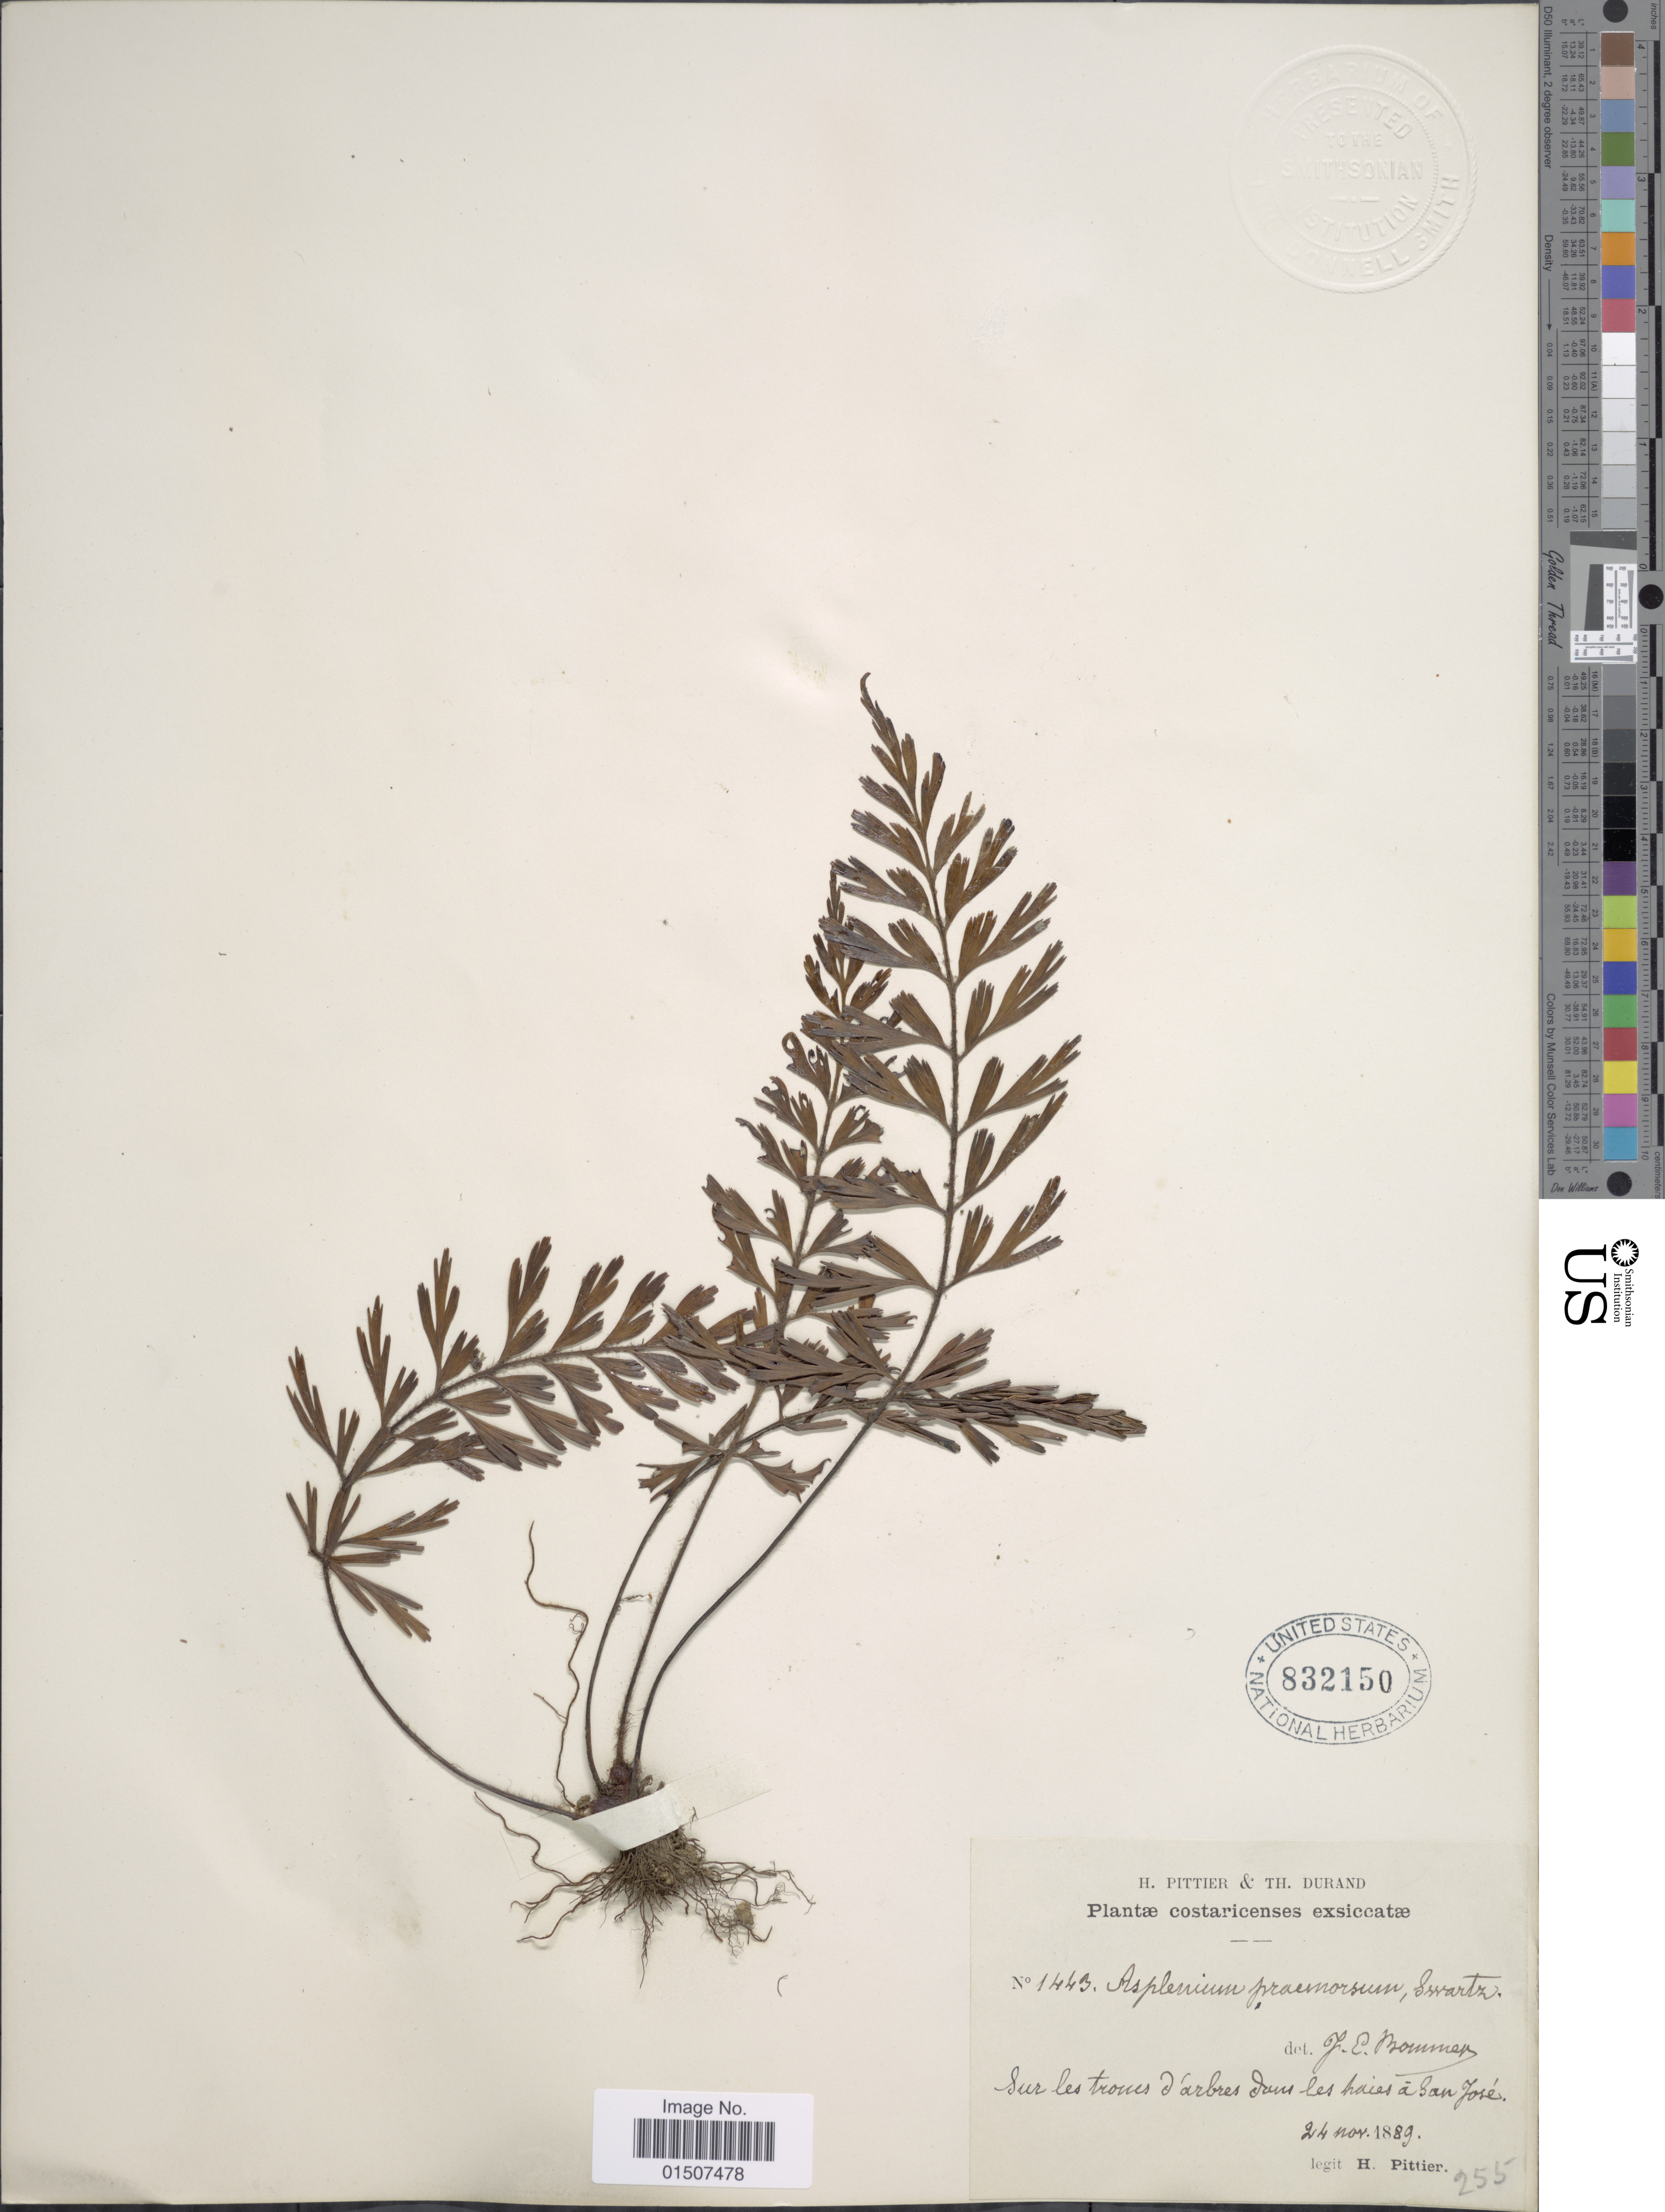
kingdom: Plantae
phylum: Tracheophyta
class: Polypodiopsida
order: Polypodiales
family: Aspleniaceae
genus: Asplenium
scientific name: Asplenium praemorsum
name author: Sw.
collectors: H. F. Pittier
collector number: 1443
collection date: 1889-11-24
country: Costa Rica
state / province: San José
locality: San Jose.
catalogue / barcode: US 832150